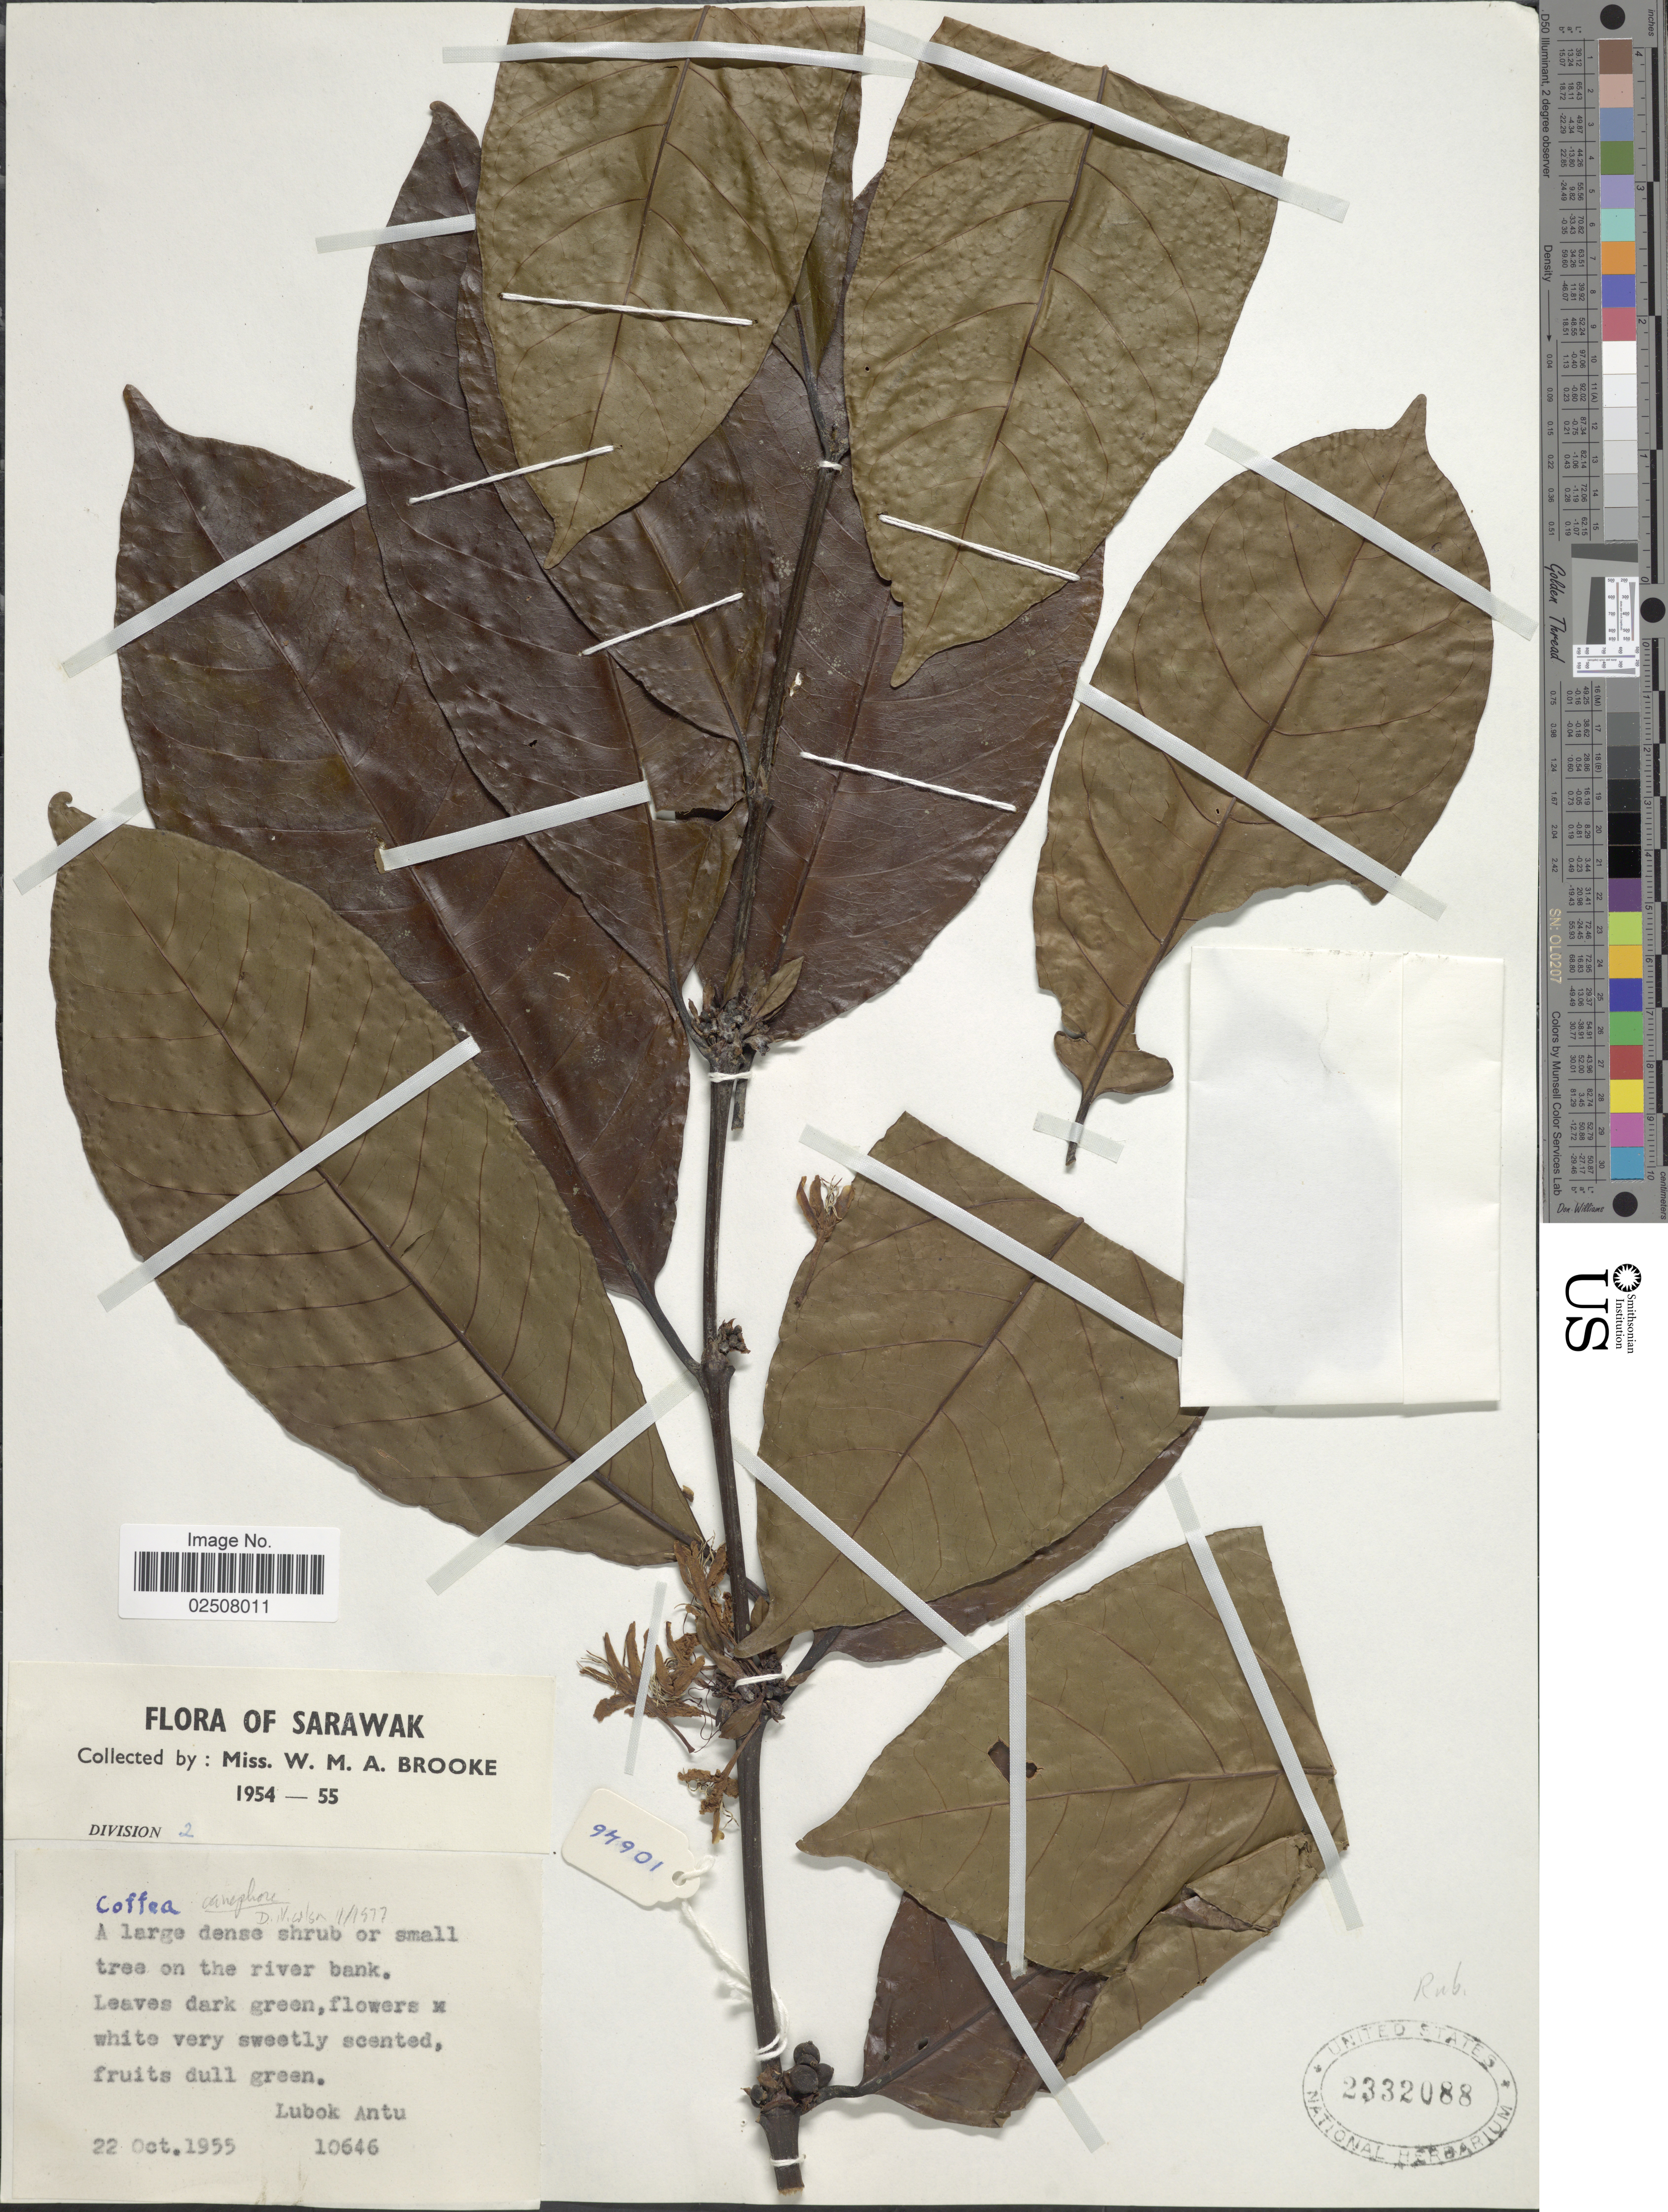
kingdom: Plantae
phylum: Tracheophyta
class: Magnoliopsida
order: Gentianales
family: Rubiaceae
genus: Coffea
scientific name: Coffea canephora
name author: Pierre ex A. Cunn.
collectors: W. Brooke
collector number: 10646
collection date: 1955-10-22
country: Malaysia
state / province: Sarawak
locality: On the river bank, Lubok Antu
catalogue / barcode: US 2332088